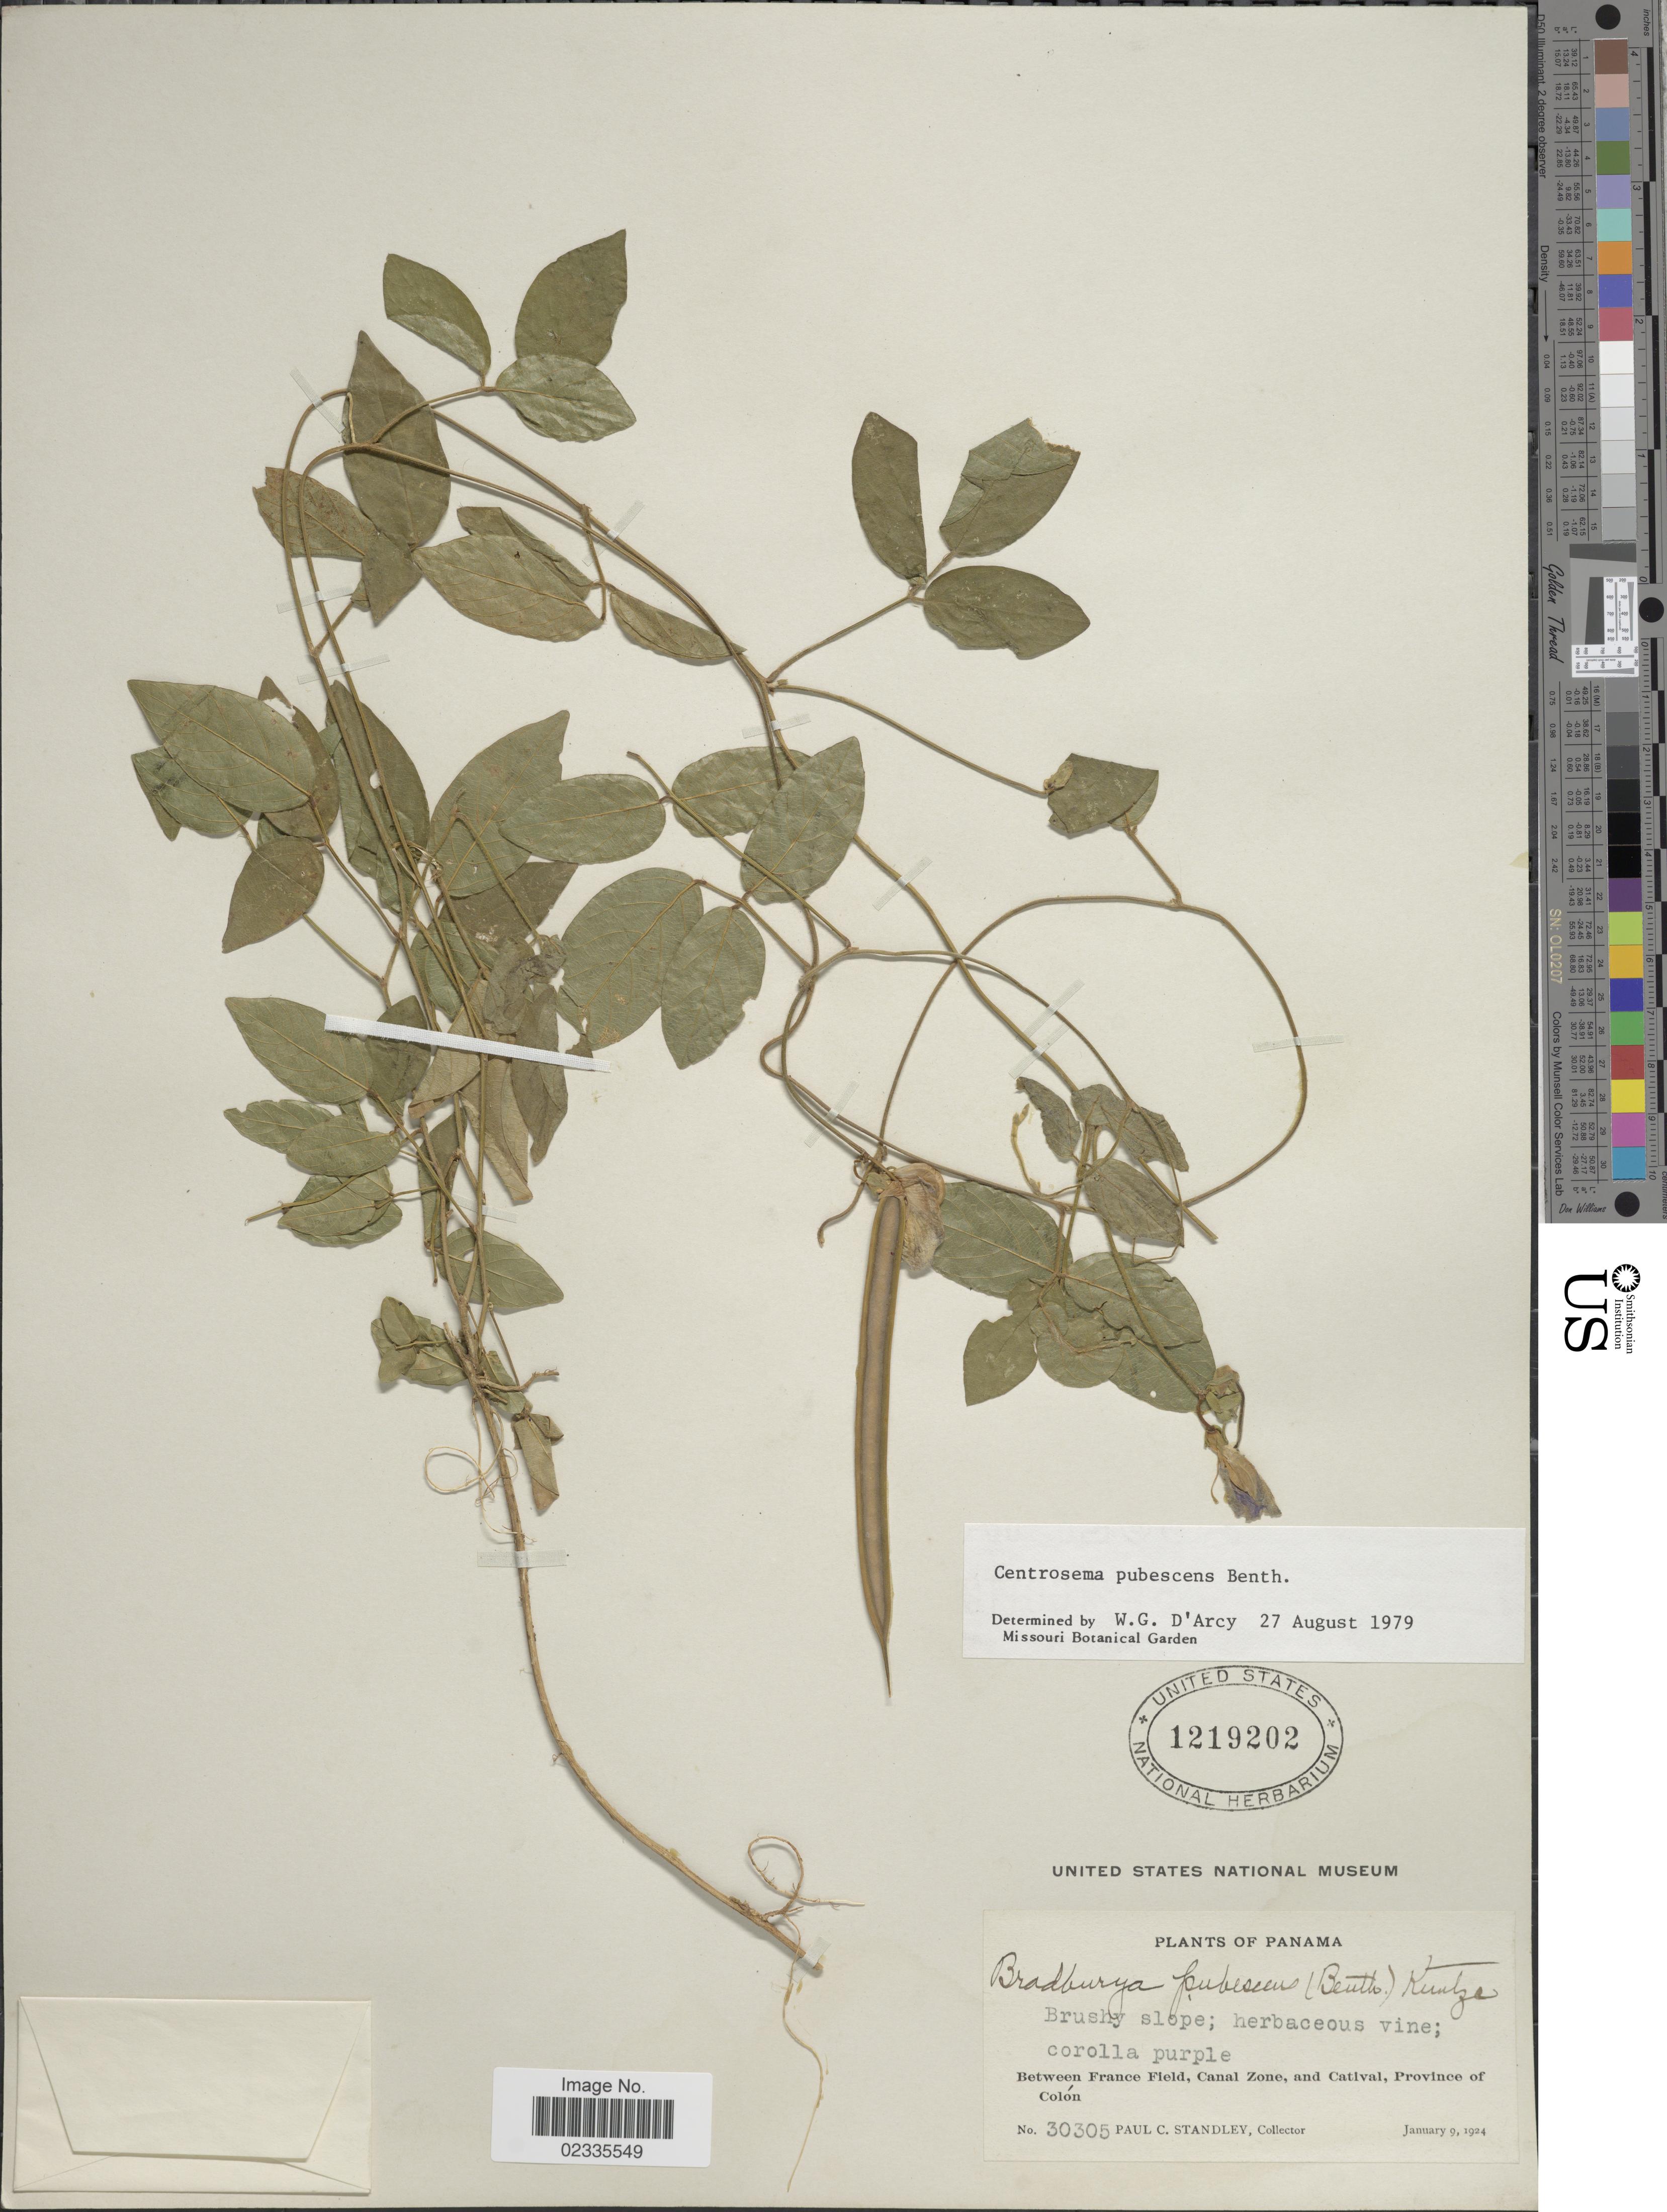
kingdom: Plantae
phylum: Tracheophyta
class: Magnoliopsida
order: Fabales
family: Fabaceae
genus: Centrosema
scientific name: Centrosema pubescens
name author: Benth.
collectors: P. C. Standley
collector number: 30305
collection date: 1924-01-09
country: Panama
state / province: Colón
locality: Between France Field, Canal Zone, and Catival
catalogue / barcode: US 1219202